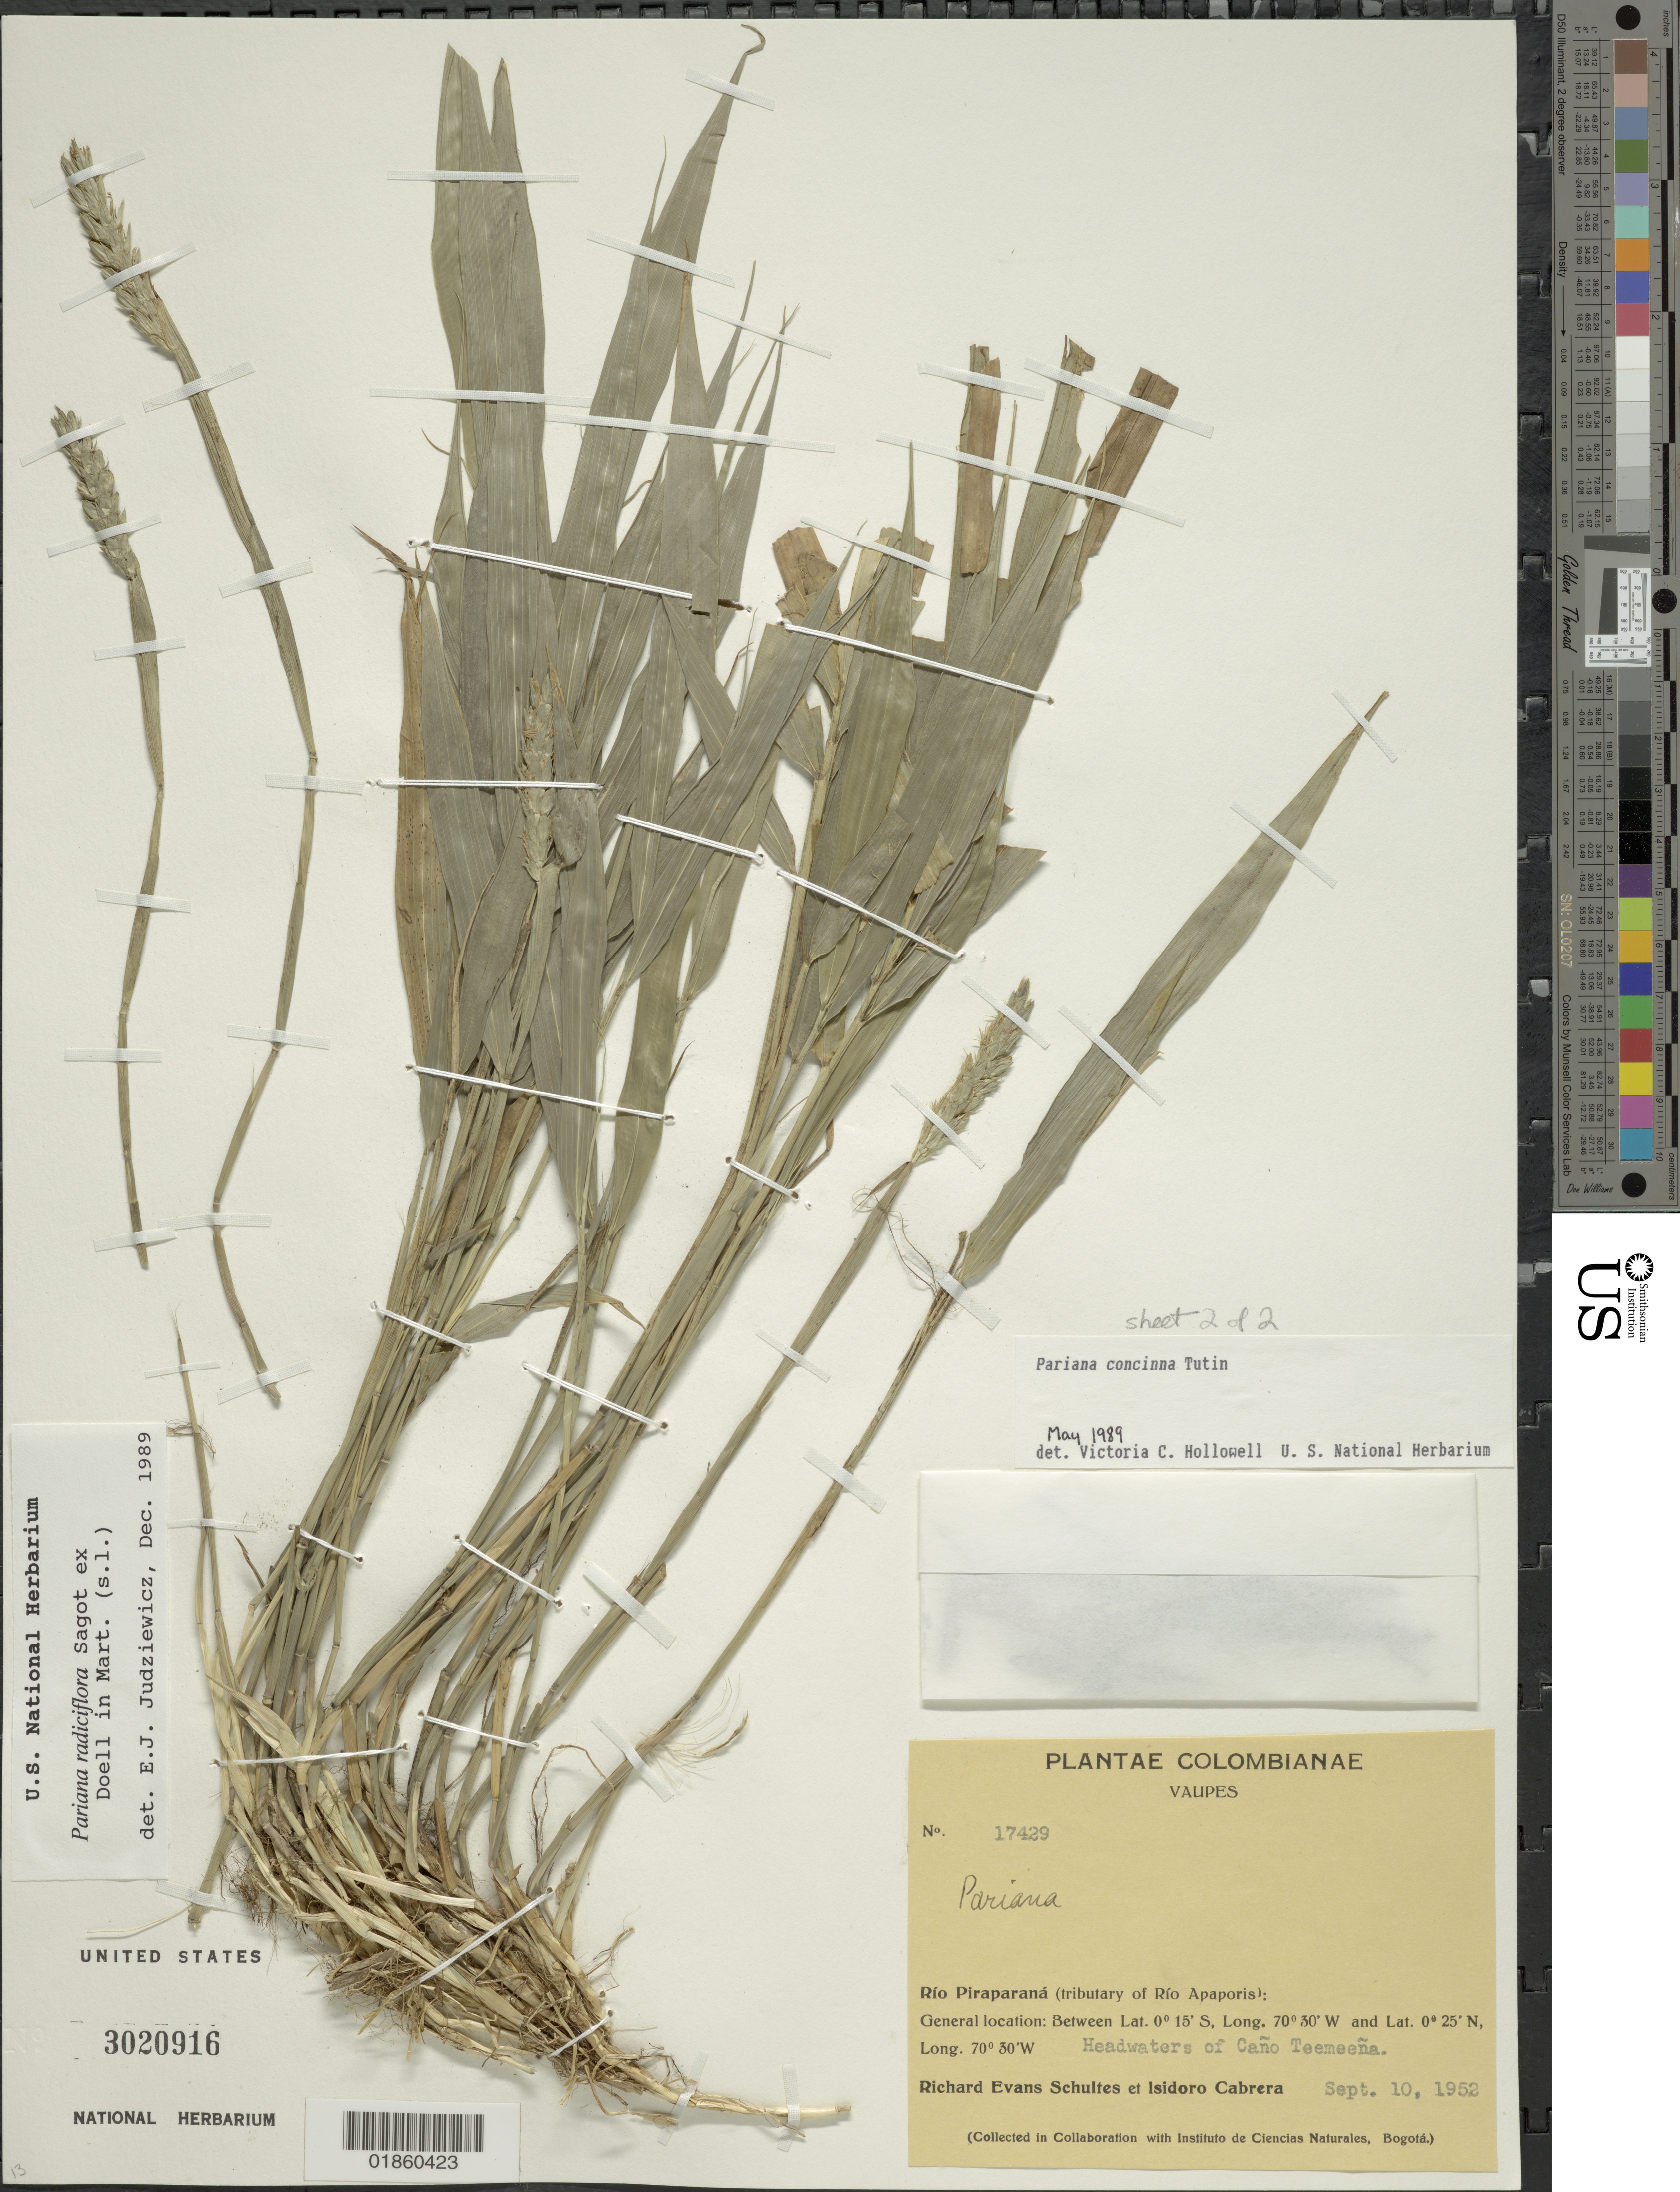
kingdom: Plantae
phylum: Tracheophyta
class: Liliopsida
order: Poales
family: Poaceae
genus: Pariana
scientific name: Pariana radiciflora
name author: Sagot ex Döll in Mart.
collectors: R. E. Schultes & I. Cabrera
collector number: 17429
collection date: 1952-09-10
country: Colombia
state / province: Vaupés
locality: Rio Piraparana (tributary of Rio Apaporis), headwaters of Cano Teemeena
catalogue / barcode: US 3020916